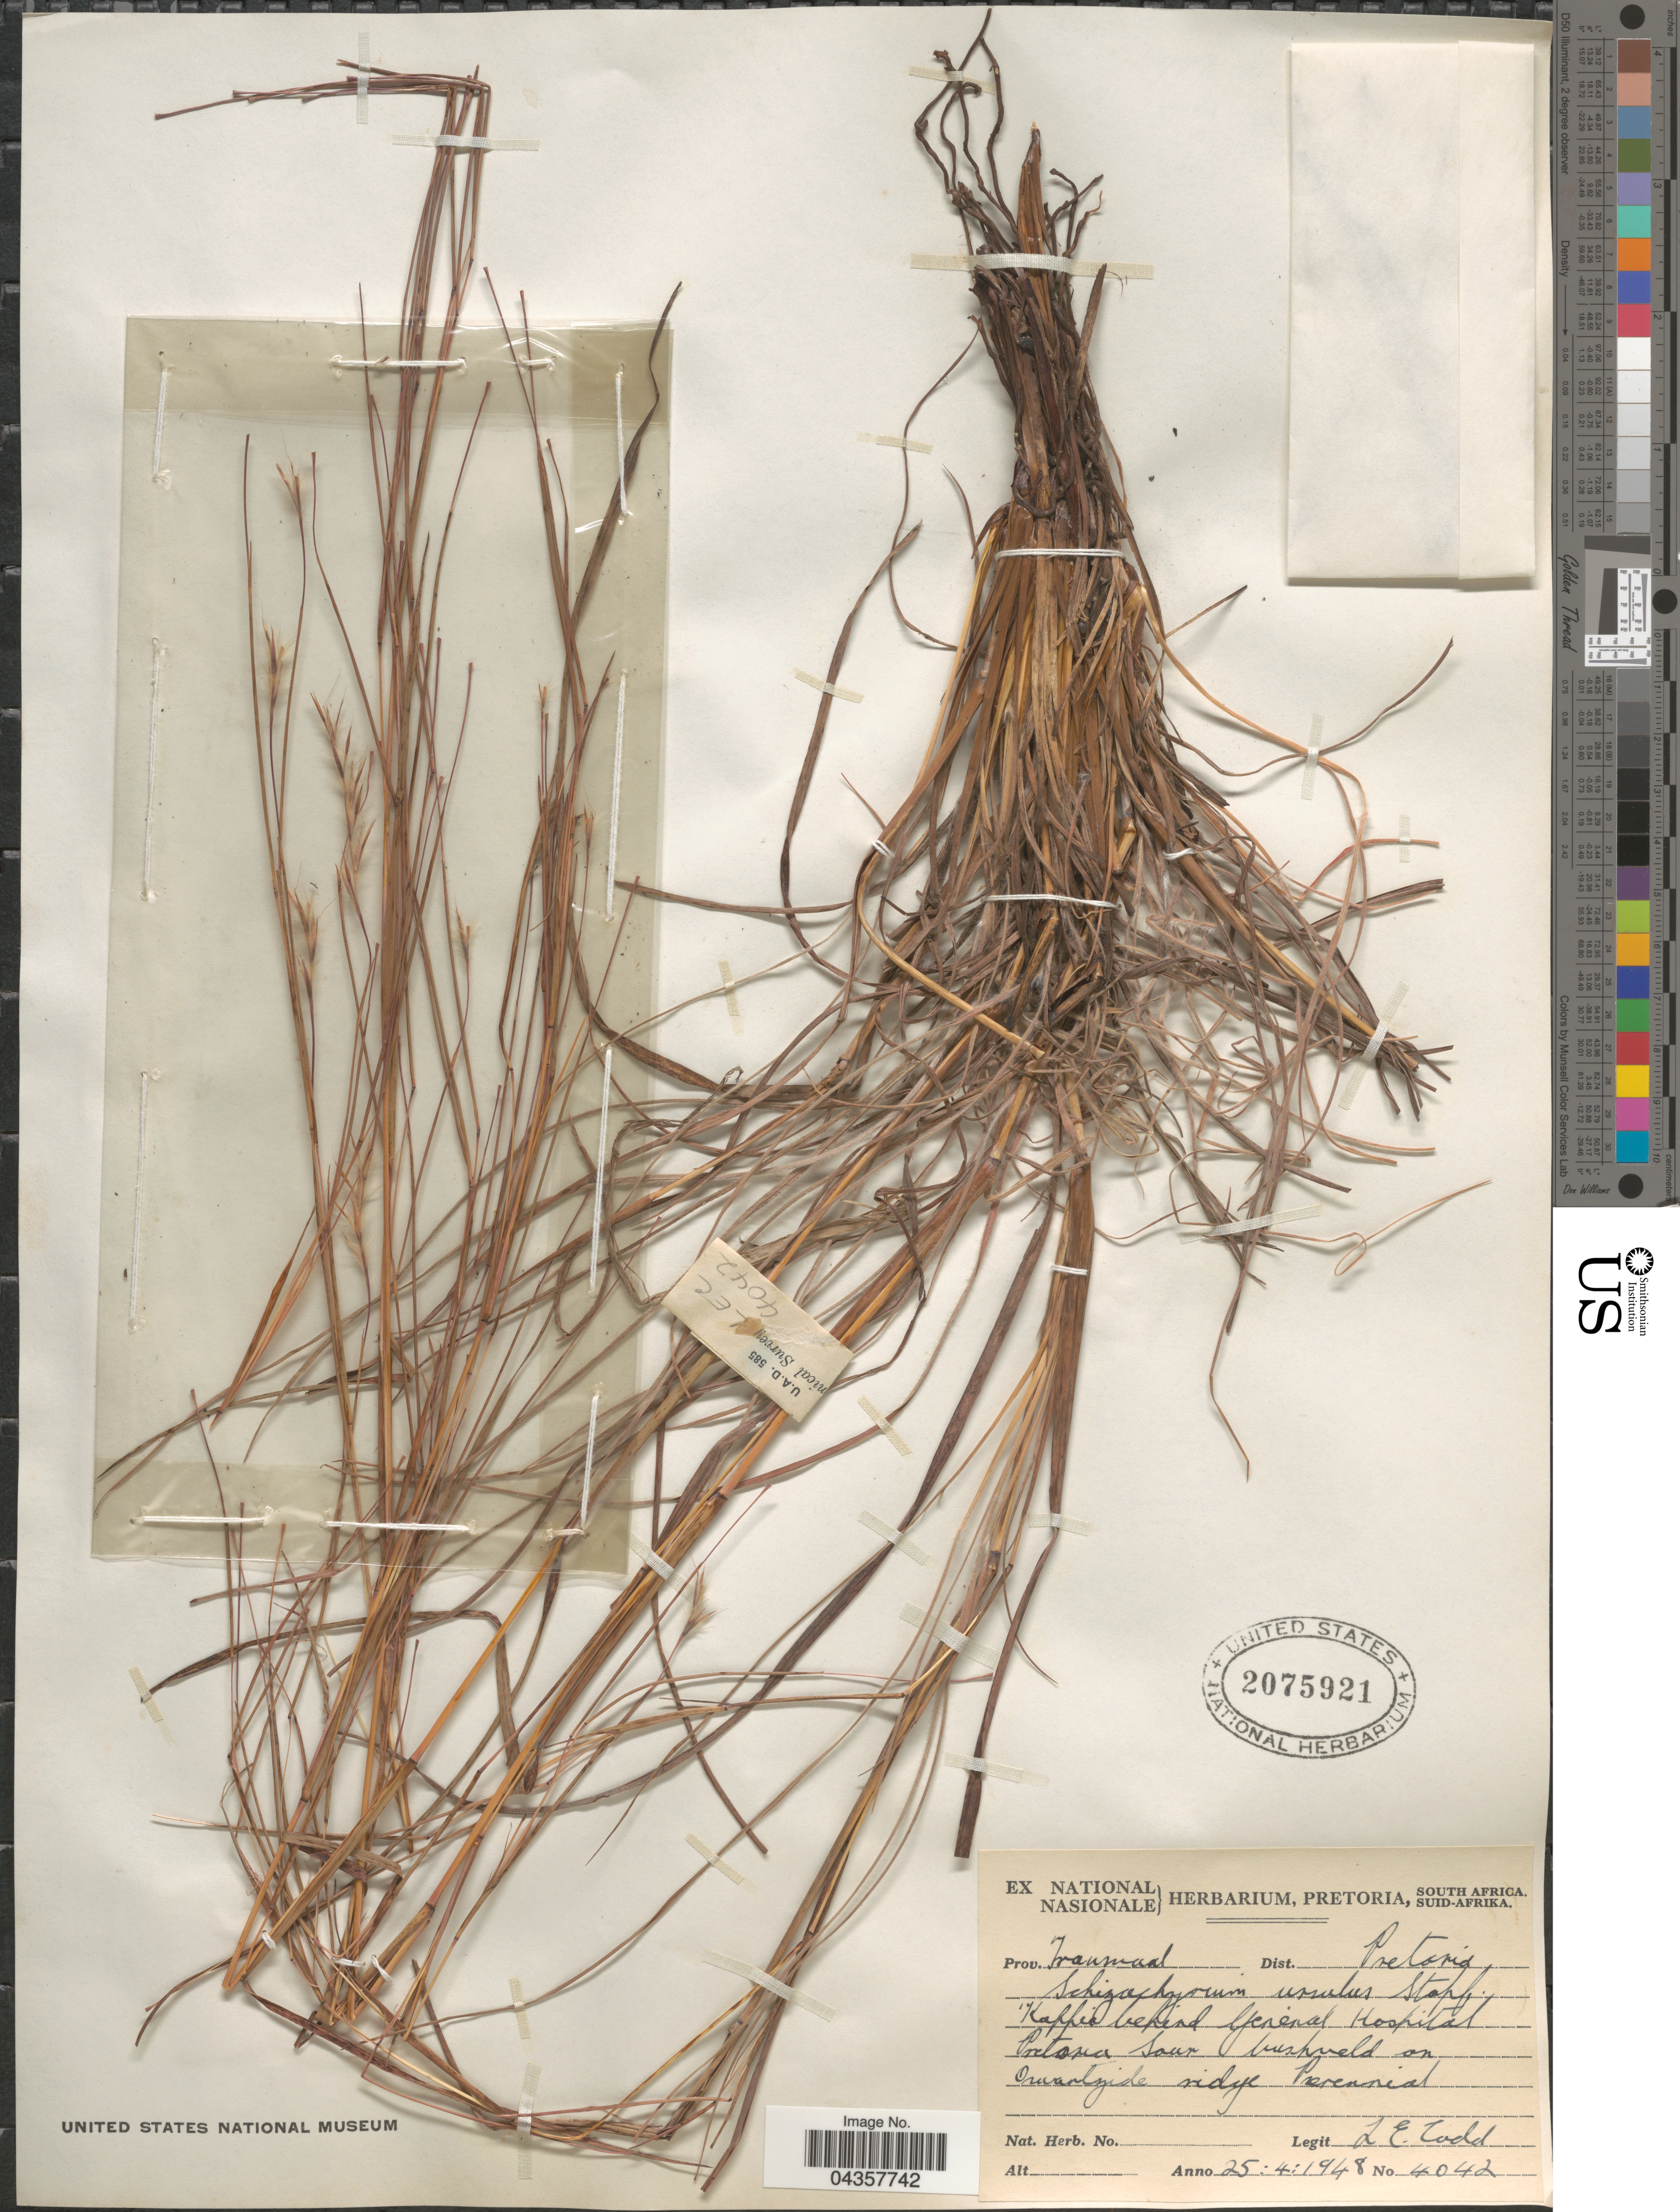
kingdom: Plantae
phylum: Tracheophyta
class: Liliopsida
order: Poales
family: Poaceae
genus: Schizachyrium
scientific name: Schizachyrium jeffreysii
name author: (Hack.) Stapf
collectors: L. Codd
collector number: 4042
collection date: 1948-04-25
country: South Africa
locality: Prov. Transvaal. Dist. Pretoria. Kappie behind General Hospital. Pretoria Saux [interpreted] bushveld on Quartzide [interpreted] ridge Perennial.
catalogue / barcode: US 2075921